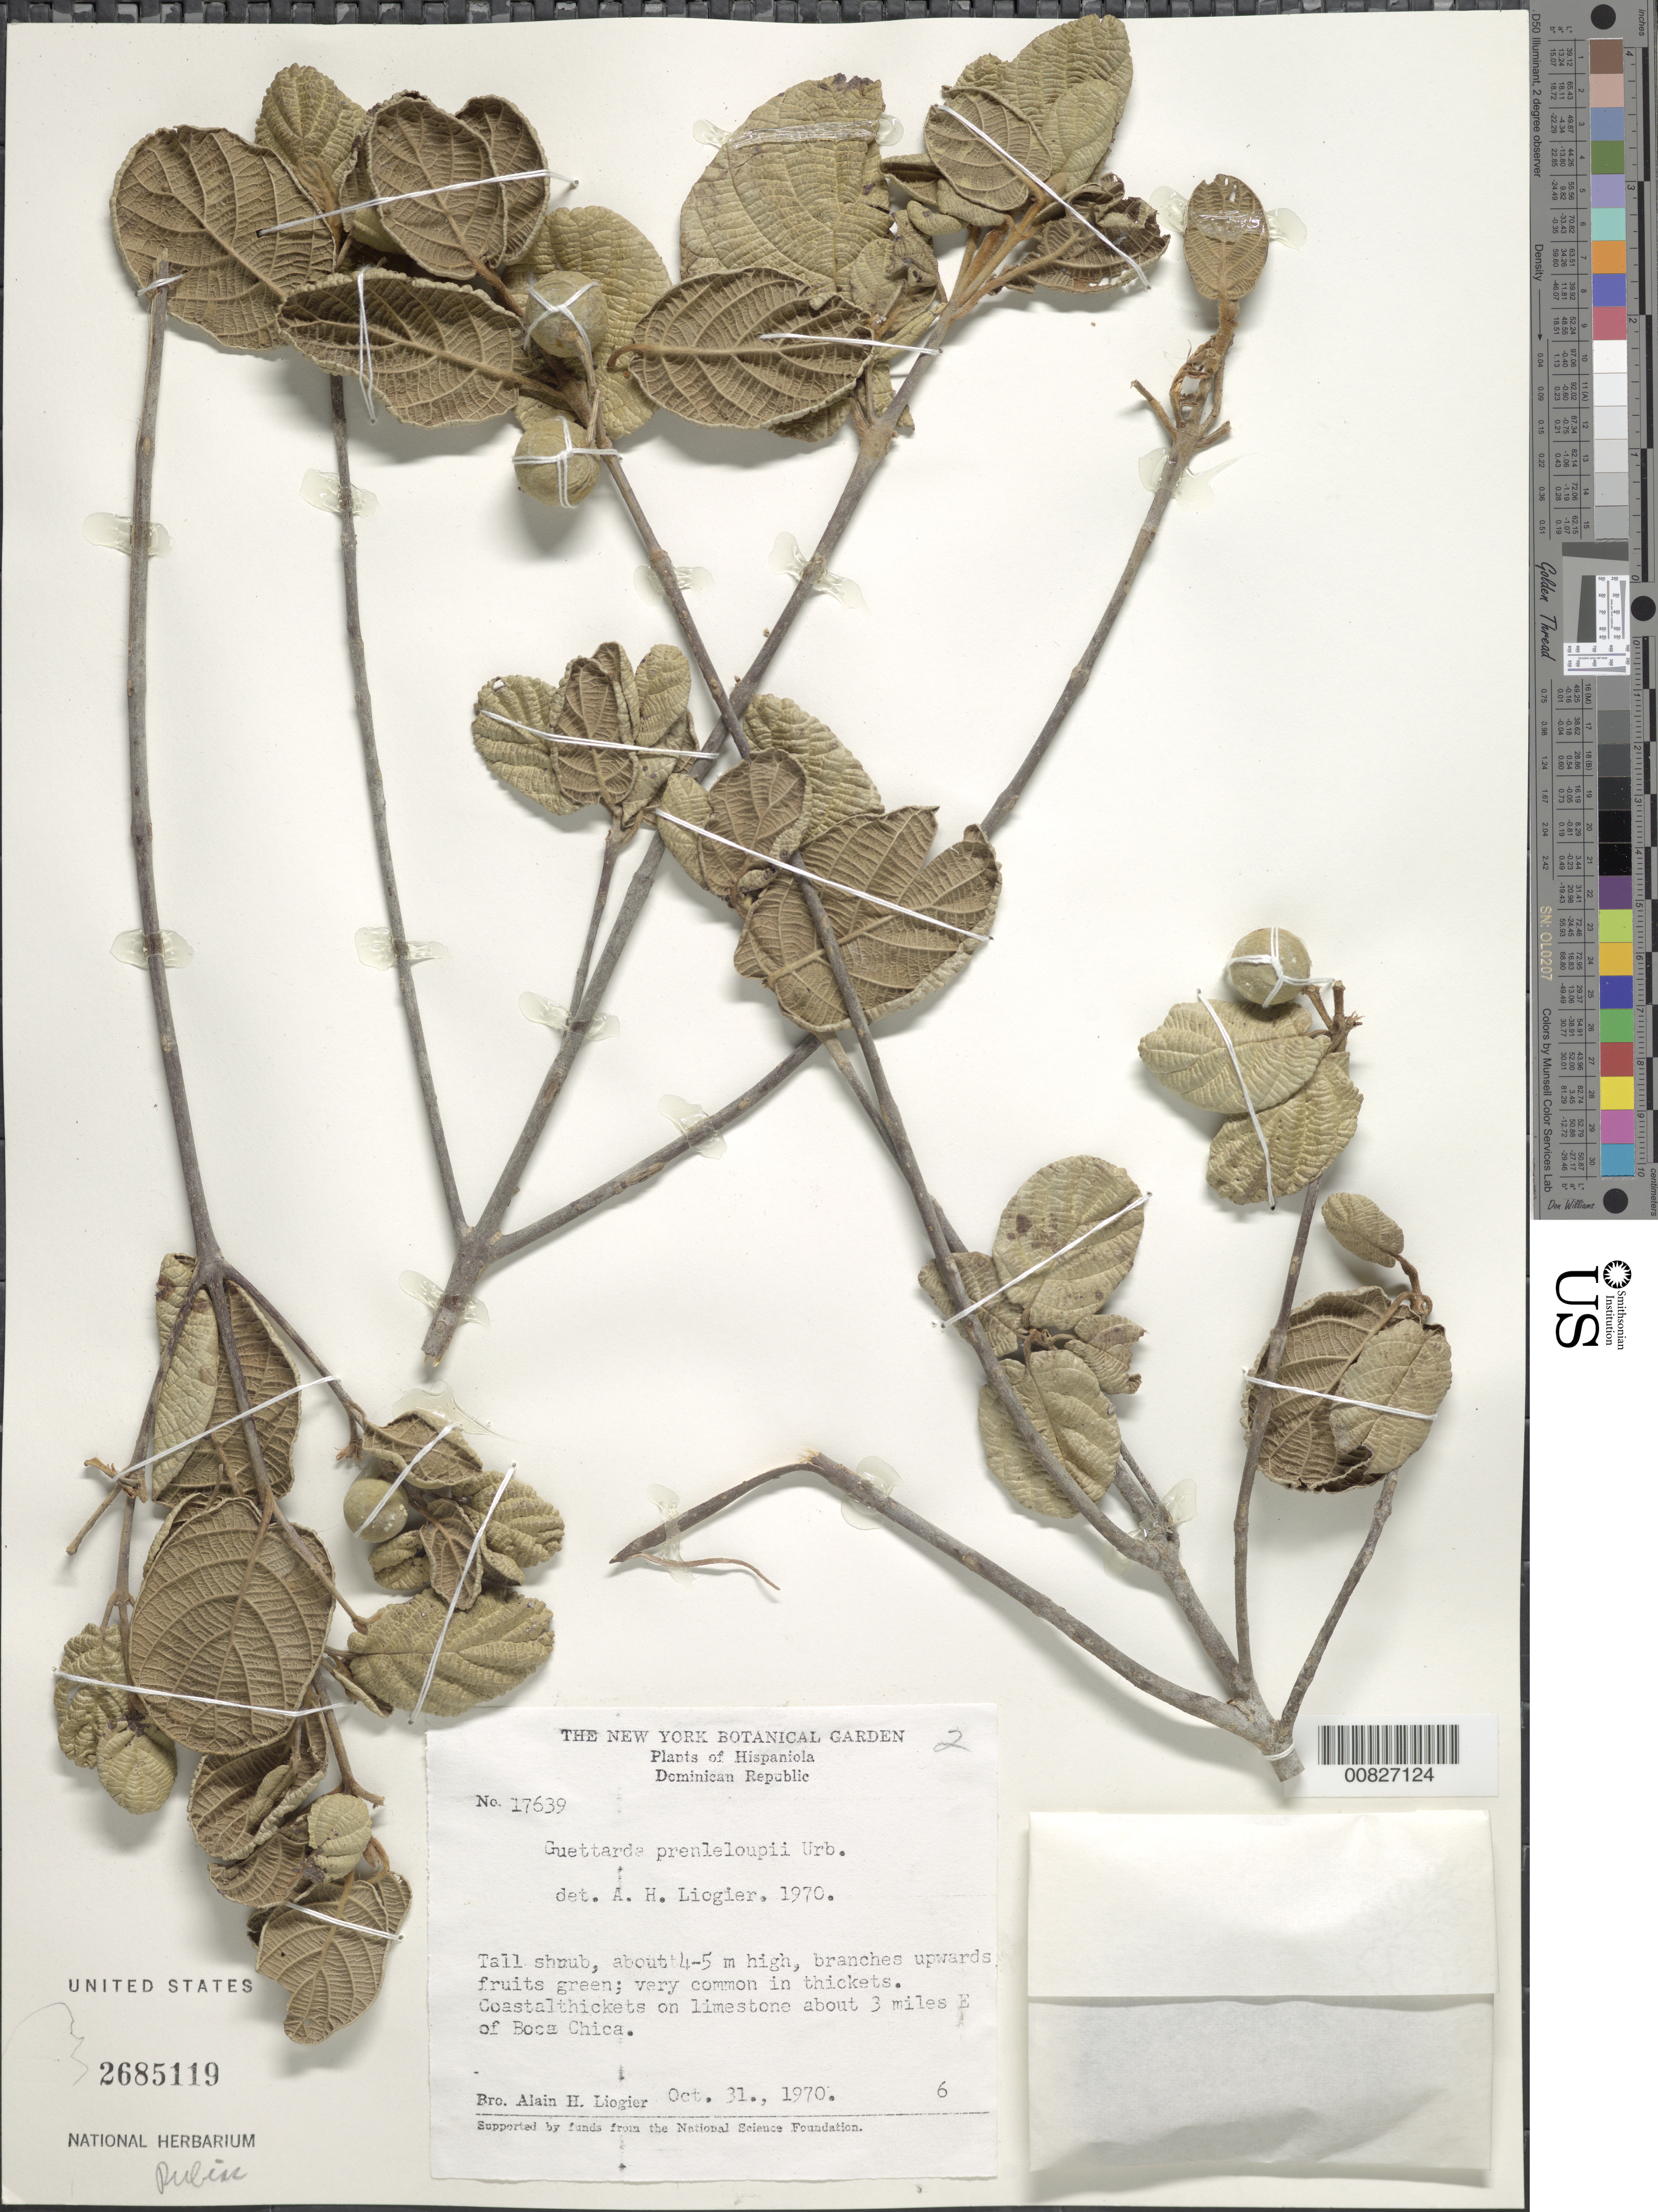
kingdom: Plantae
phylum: Tracheophyta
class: Magnoliopsida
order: Gentianales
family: Rubiaceae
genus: Guettarda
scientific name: Guettarda prenleloupii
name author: Urb.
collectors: A. H. Liogier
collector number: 17639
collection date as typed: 31 Oct 1970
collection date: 1970-10-31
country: Dominican Republic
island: Hispaniola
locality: About 3 miles E of Boca Chica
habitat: In coastal thickets on limestone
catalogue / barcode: US 2685119